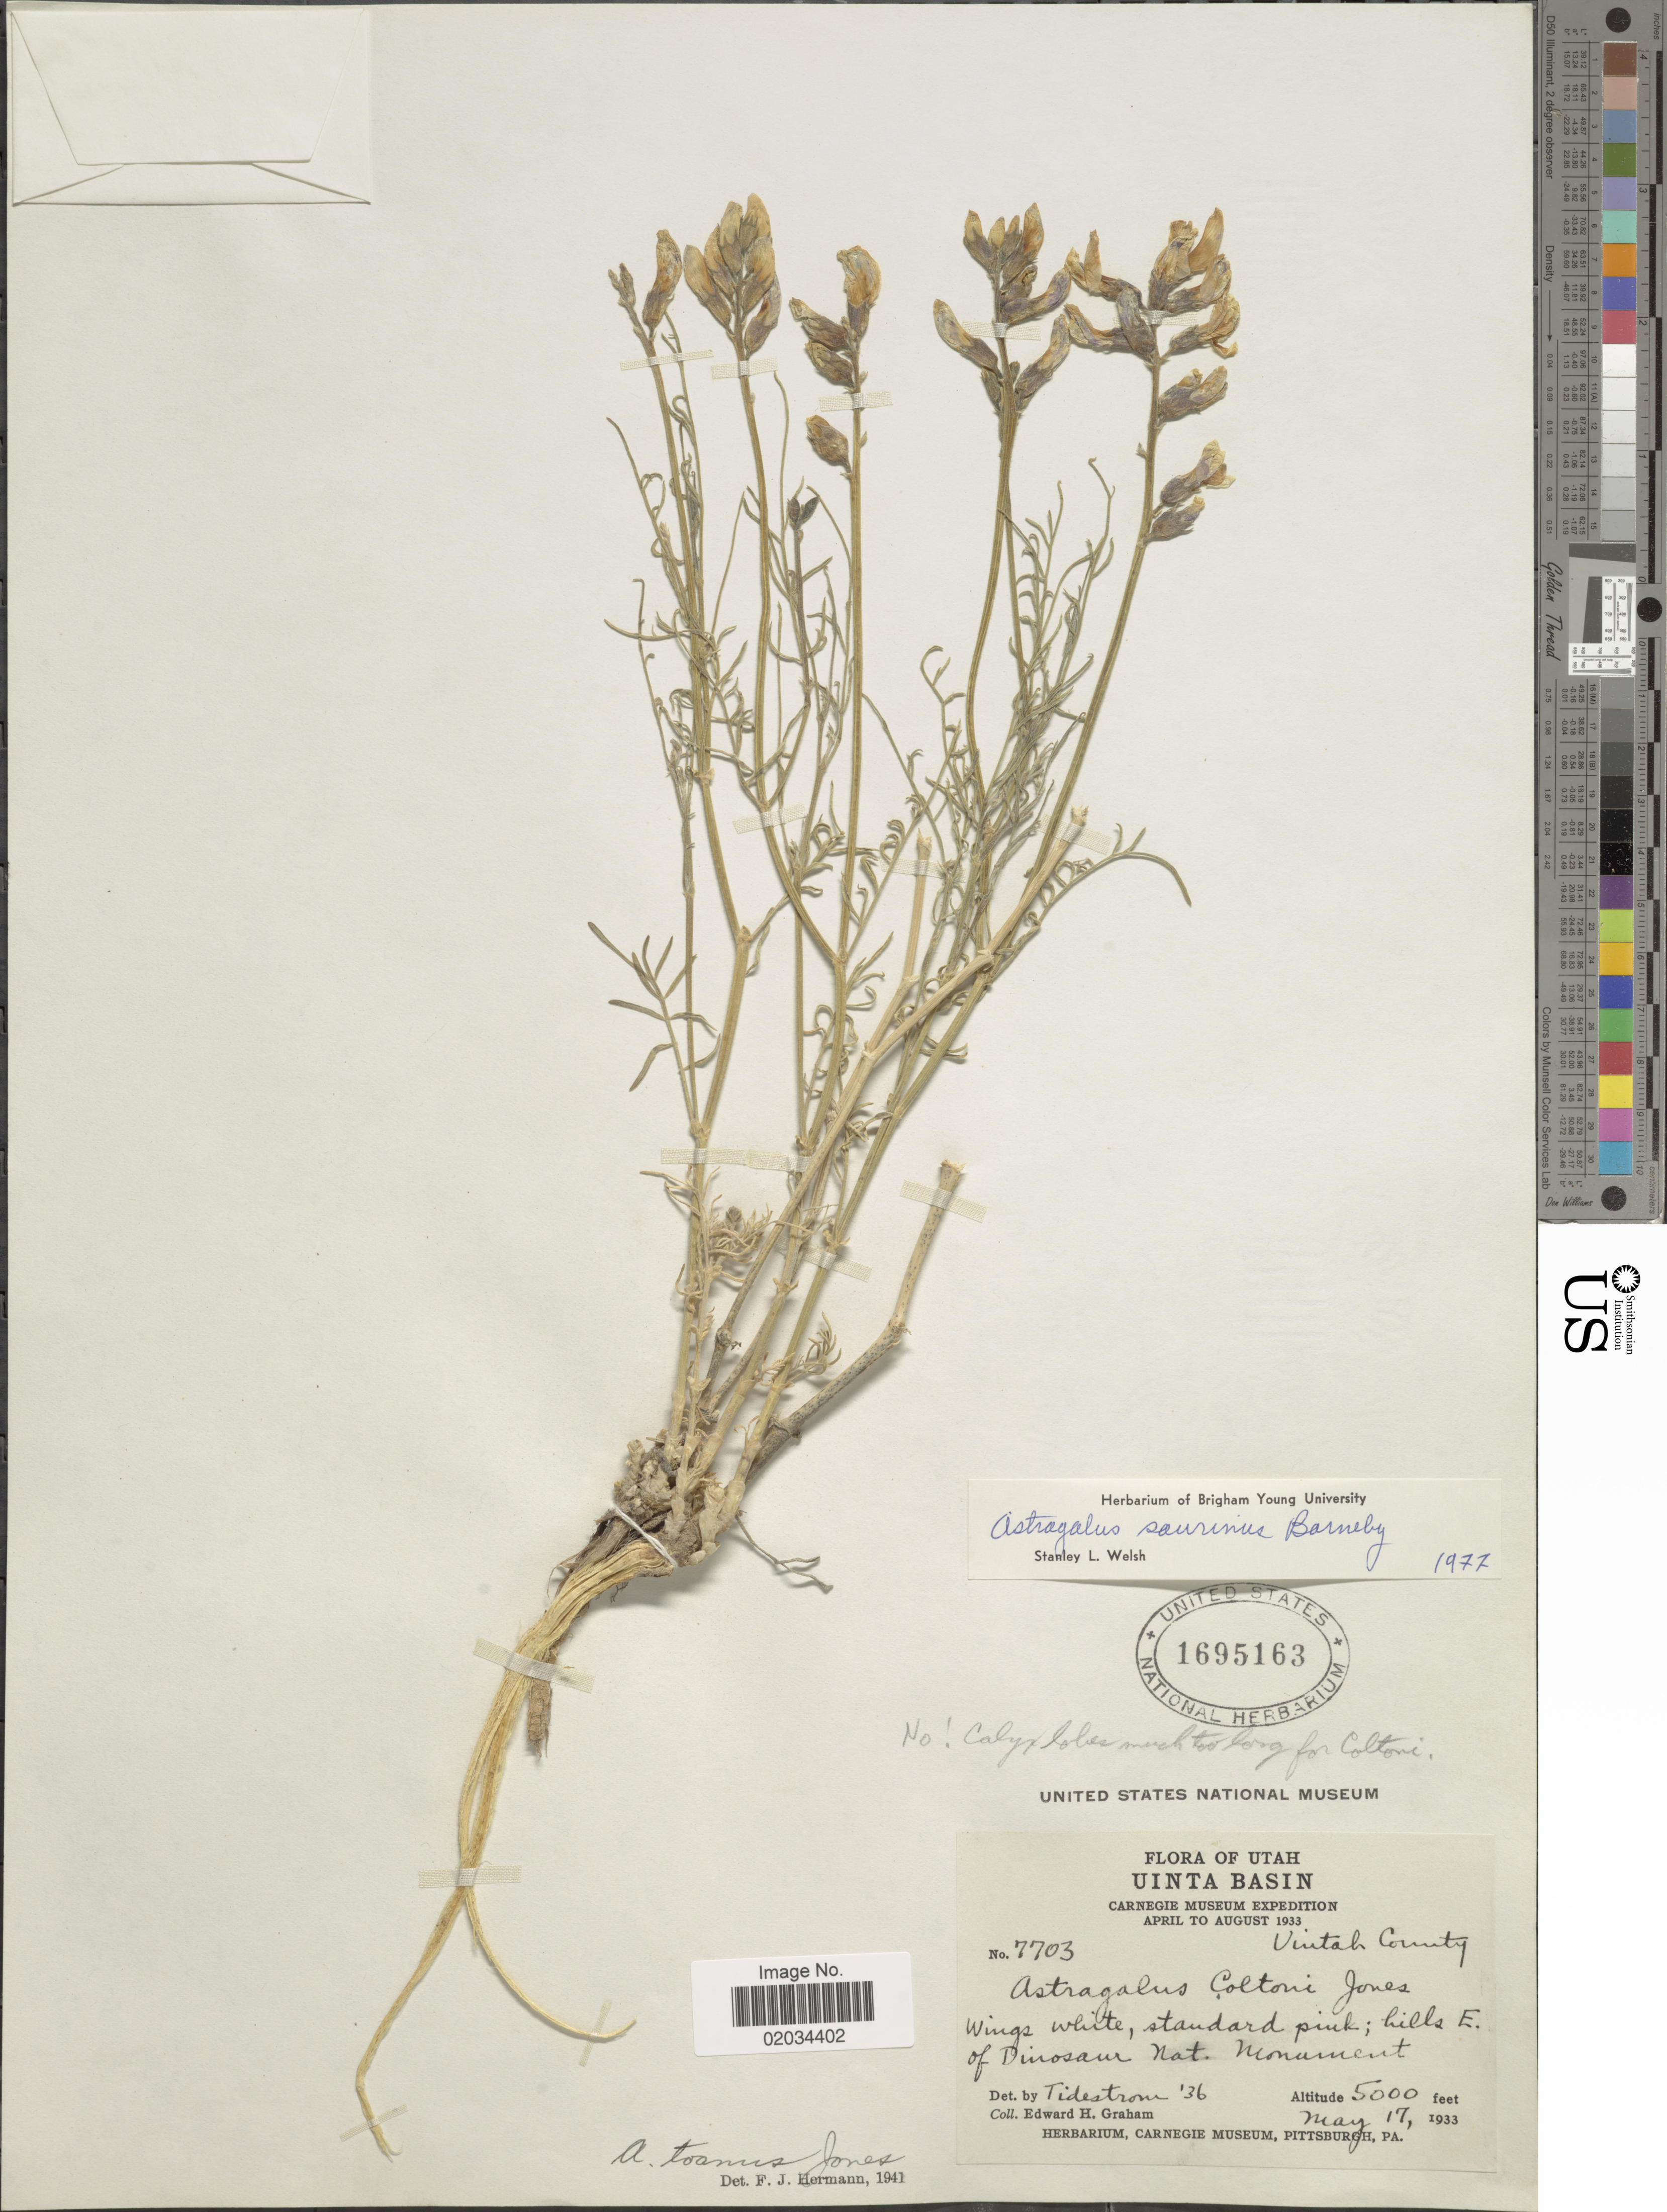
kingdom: Plantae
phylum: Tracheophyta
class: Magnoliopsida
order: Fabales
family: Fabaceae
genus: Astragalus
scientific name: Astragalus saurinus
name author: Barneby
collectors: E. H. Graham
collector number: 7703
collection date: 1933-05-17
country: United States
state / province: Utah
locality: Uinta Basin, Uintah County, hills E of Dinosaur Nat. Monument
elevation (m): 1524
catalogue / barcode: US 1695163